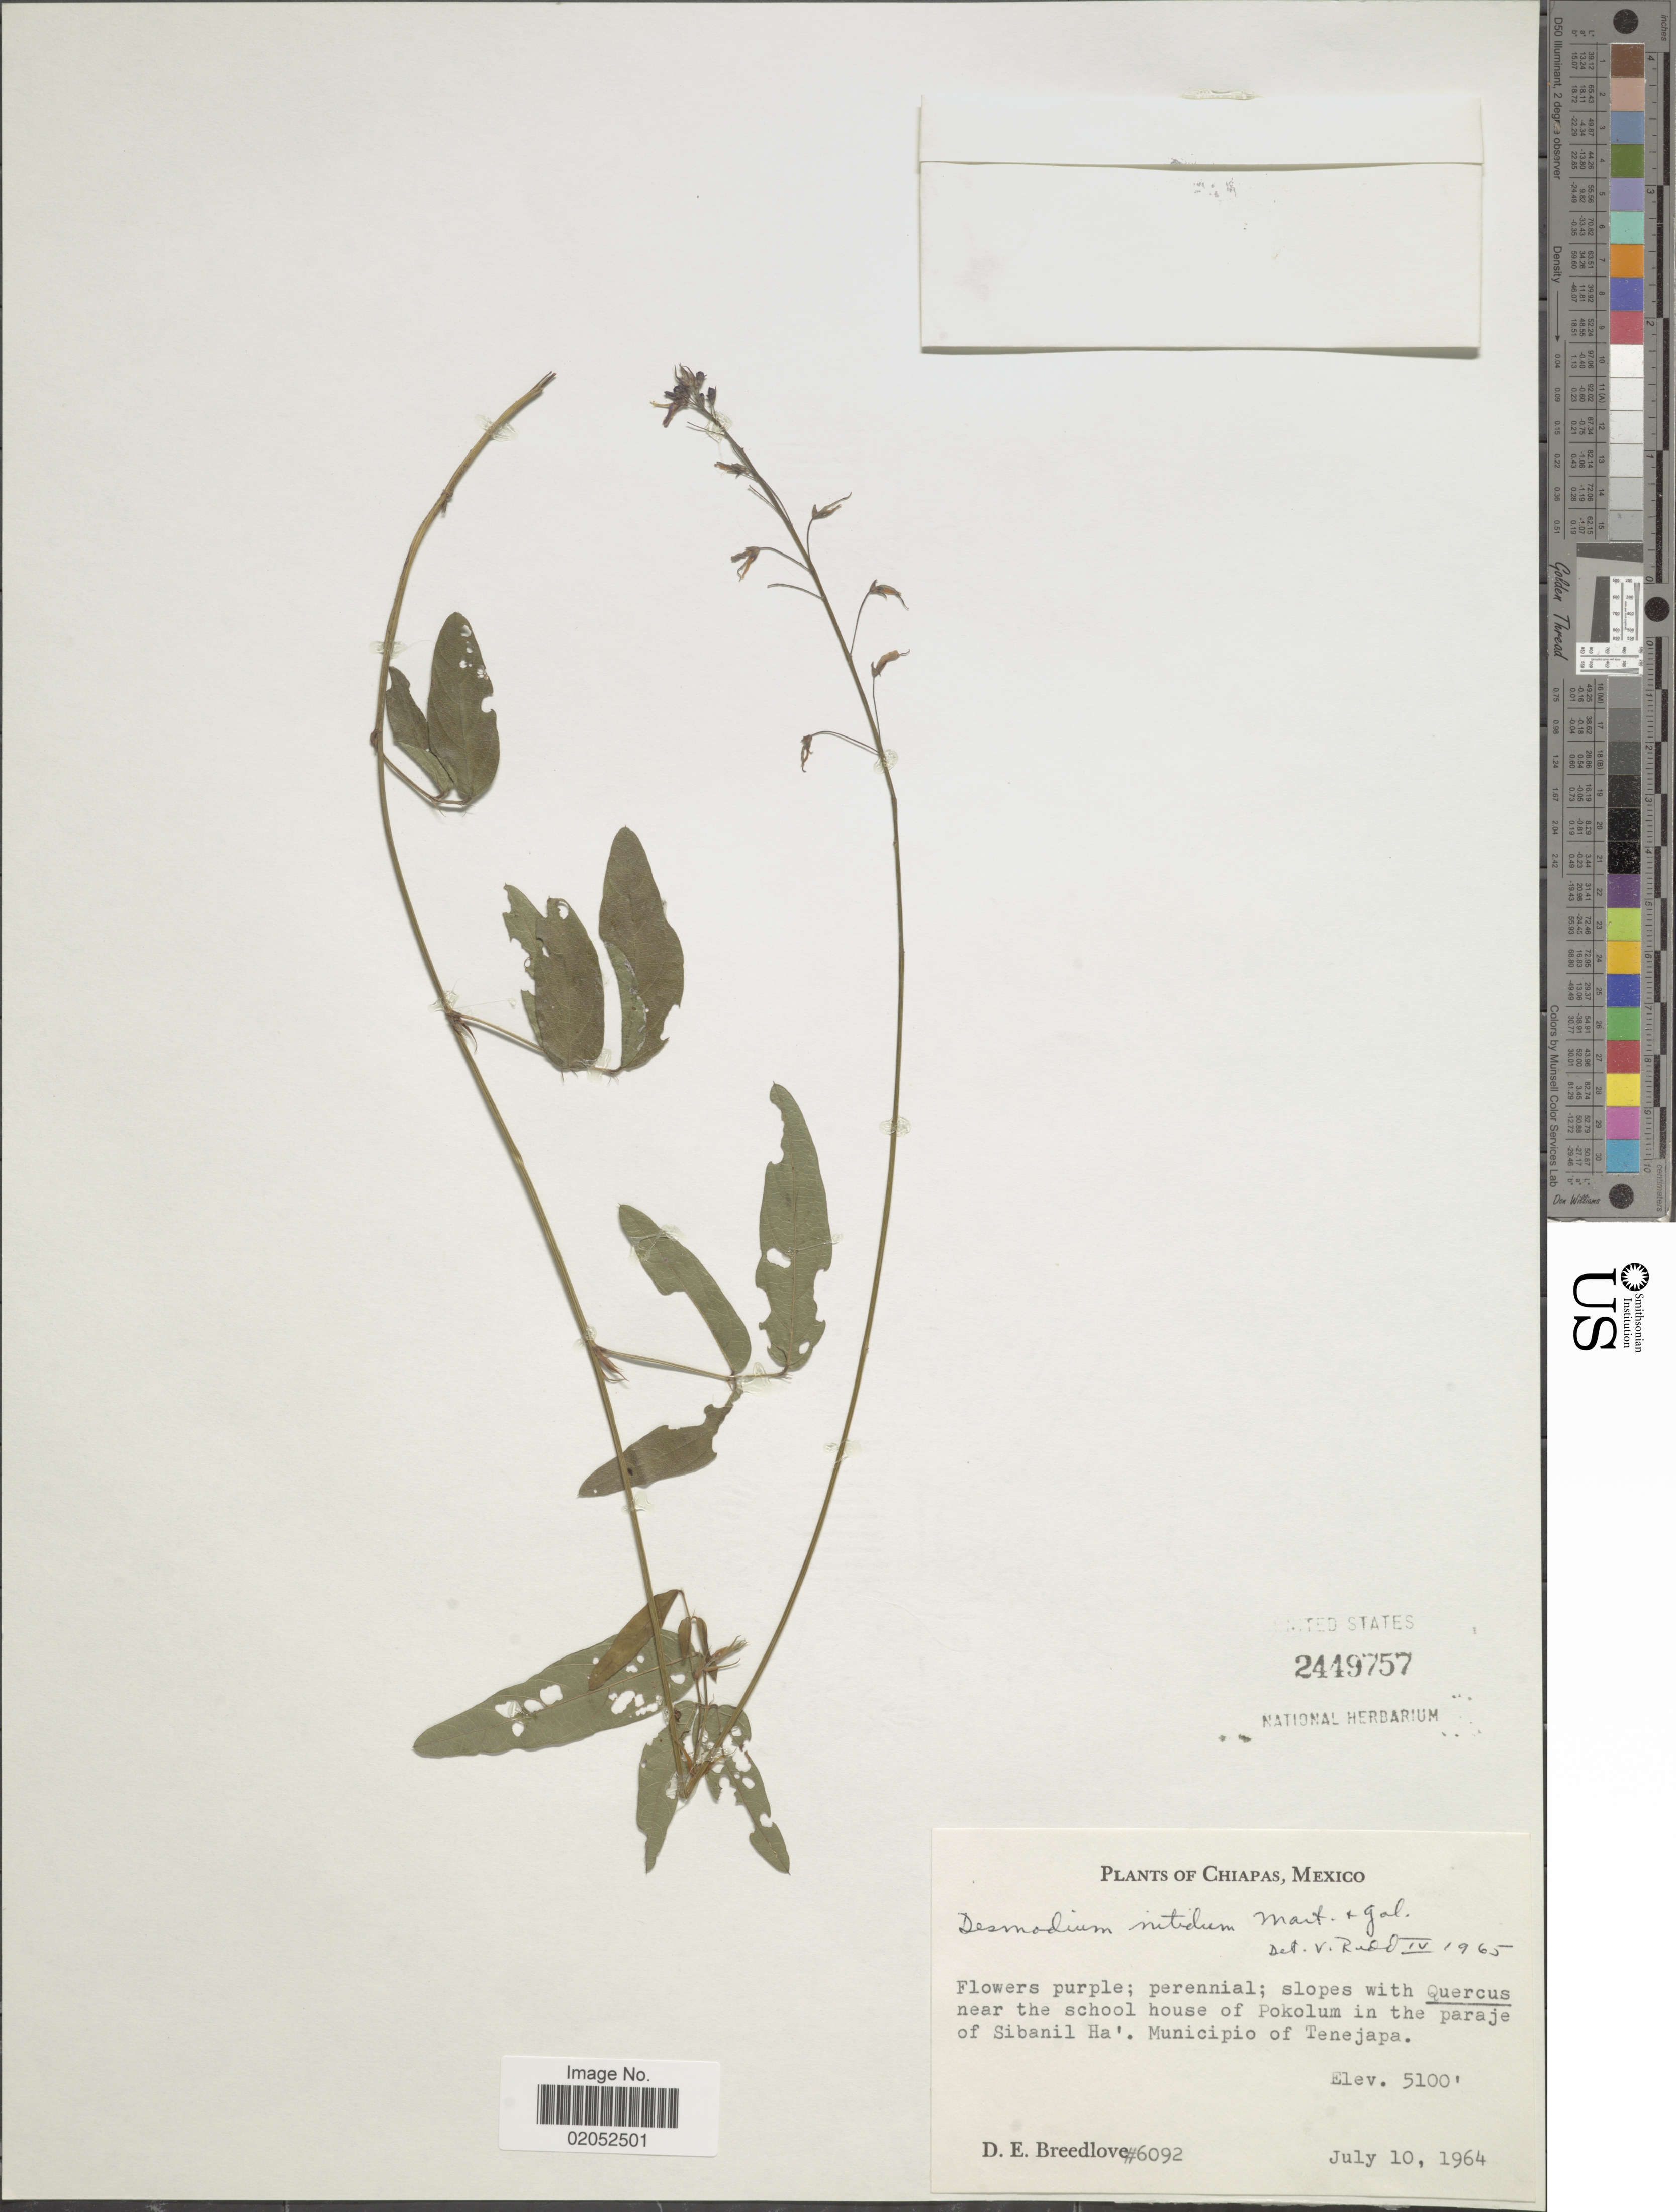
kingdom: Plantae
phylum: Tracheophyta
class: Magnoliopsida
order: Fabales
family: Fabaceae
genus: Desmodium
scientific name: Desmodium nitidum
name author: M. Martens & Galeotti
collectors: D. E. Breedlove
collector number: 6092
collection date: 1964-07-10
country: Mexico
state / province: Chiapas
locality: Chiapas, Mexico. Near the School house, of Pokolum in the paraje of Sibanil Ha' Muncipio of Tenejapa.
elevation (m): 1554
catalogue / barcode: US 2449757